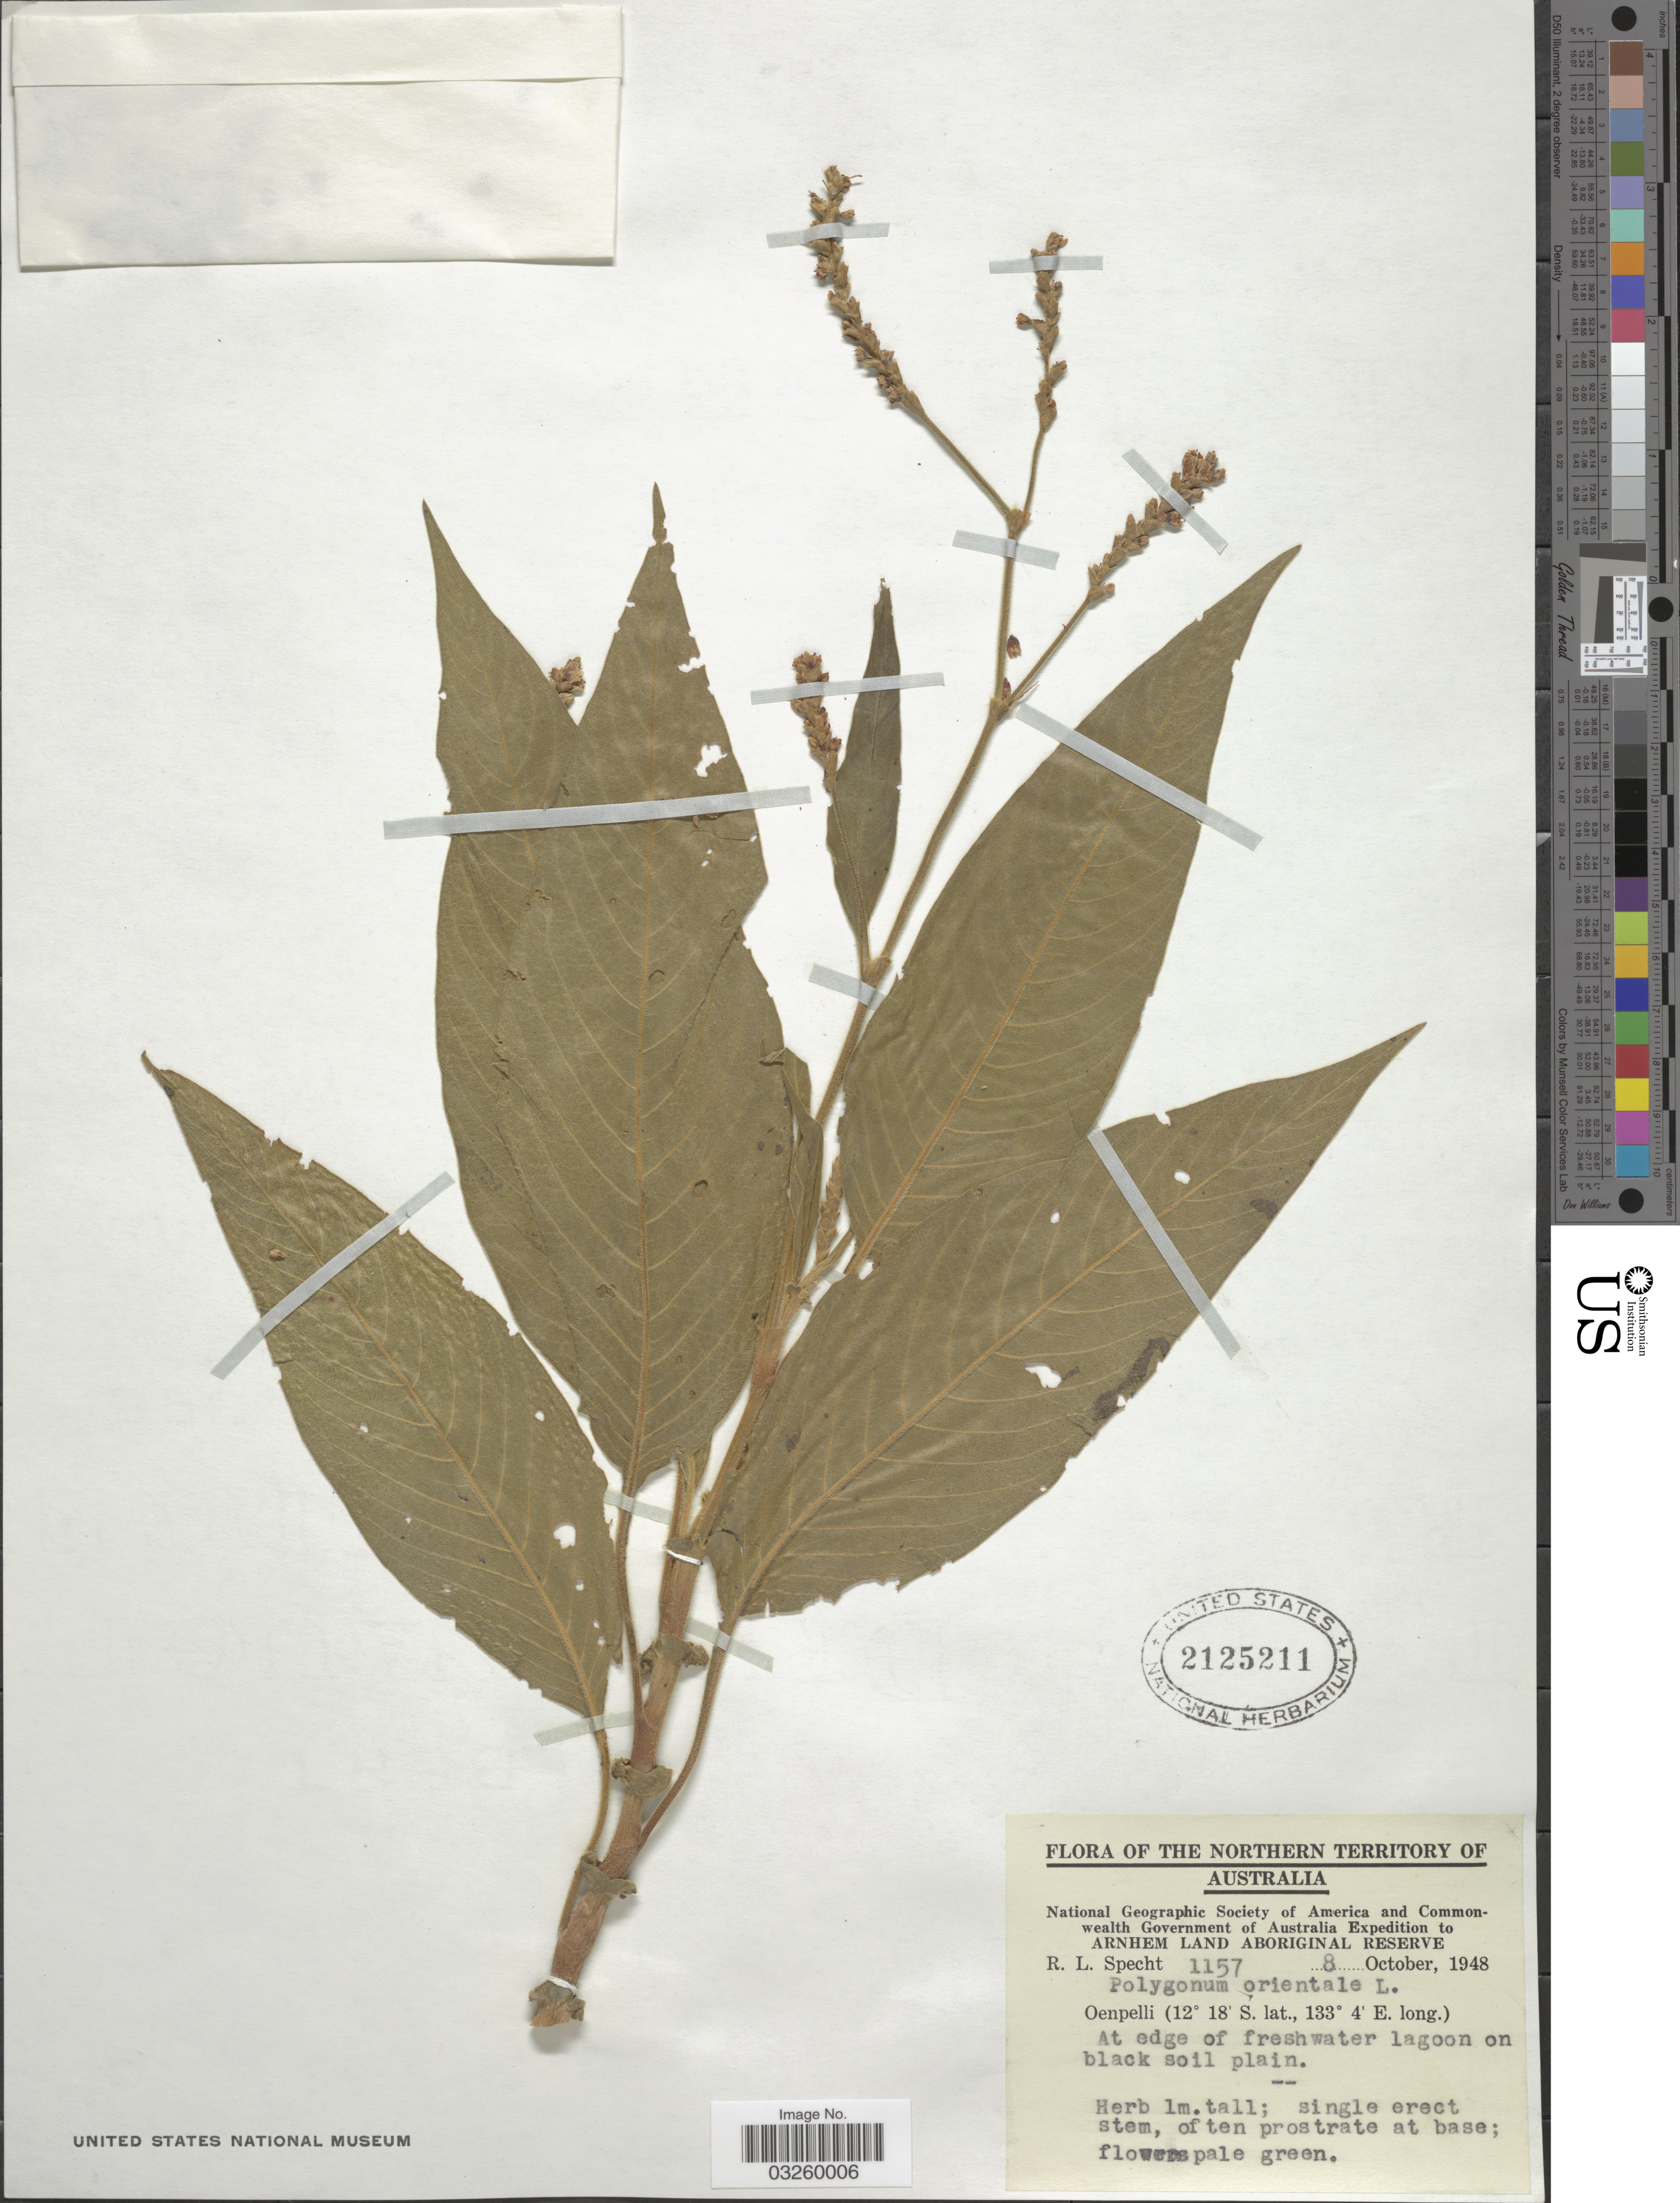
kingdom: Plantae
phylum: Tracheophyta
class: Magnoliopsida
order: Caryophyllales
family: Polygonaceae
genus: Polygonum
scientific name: Polygonum orientale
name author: L.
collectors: R. Specht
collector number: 1157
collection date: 1948-10-08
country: Australia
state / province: Northern Territory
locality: Arnhem Land Aboriginal Reserve. Oenpelli.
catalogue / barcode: US 2125211